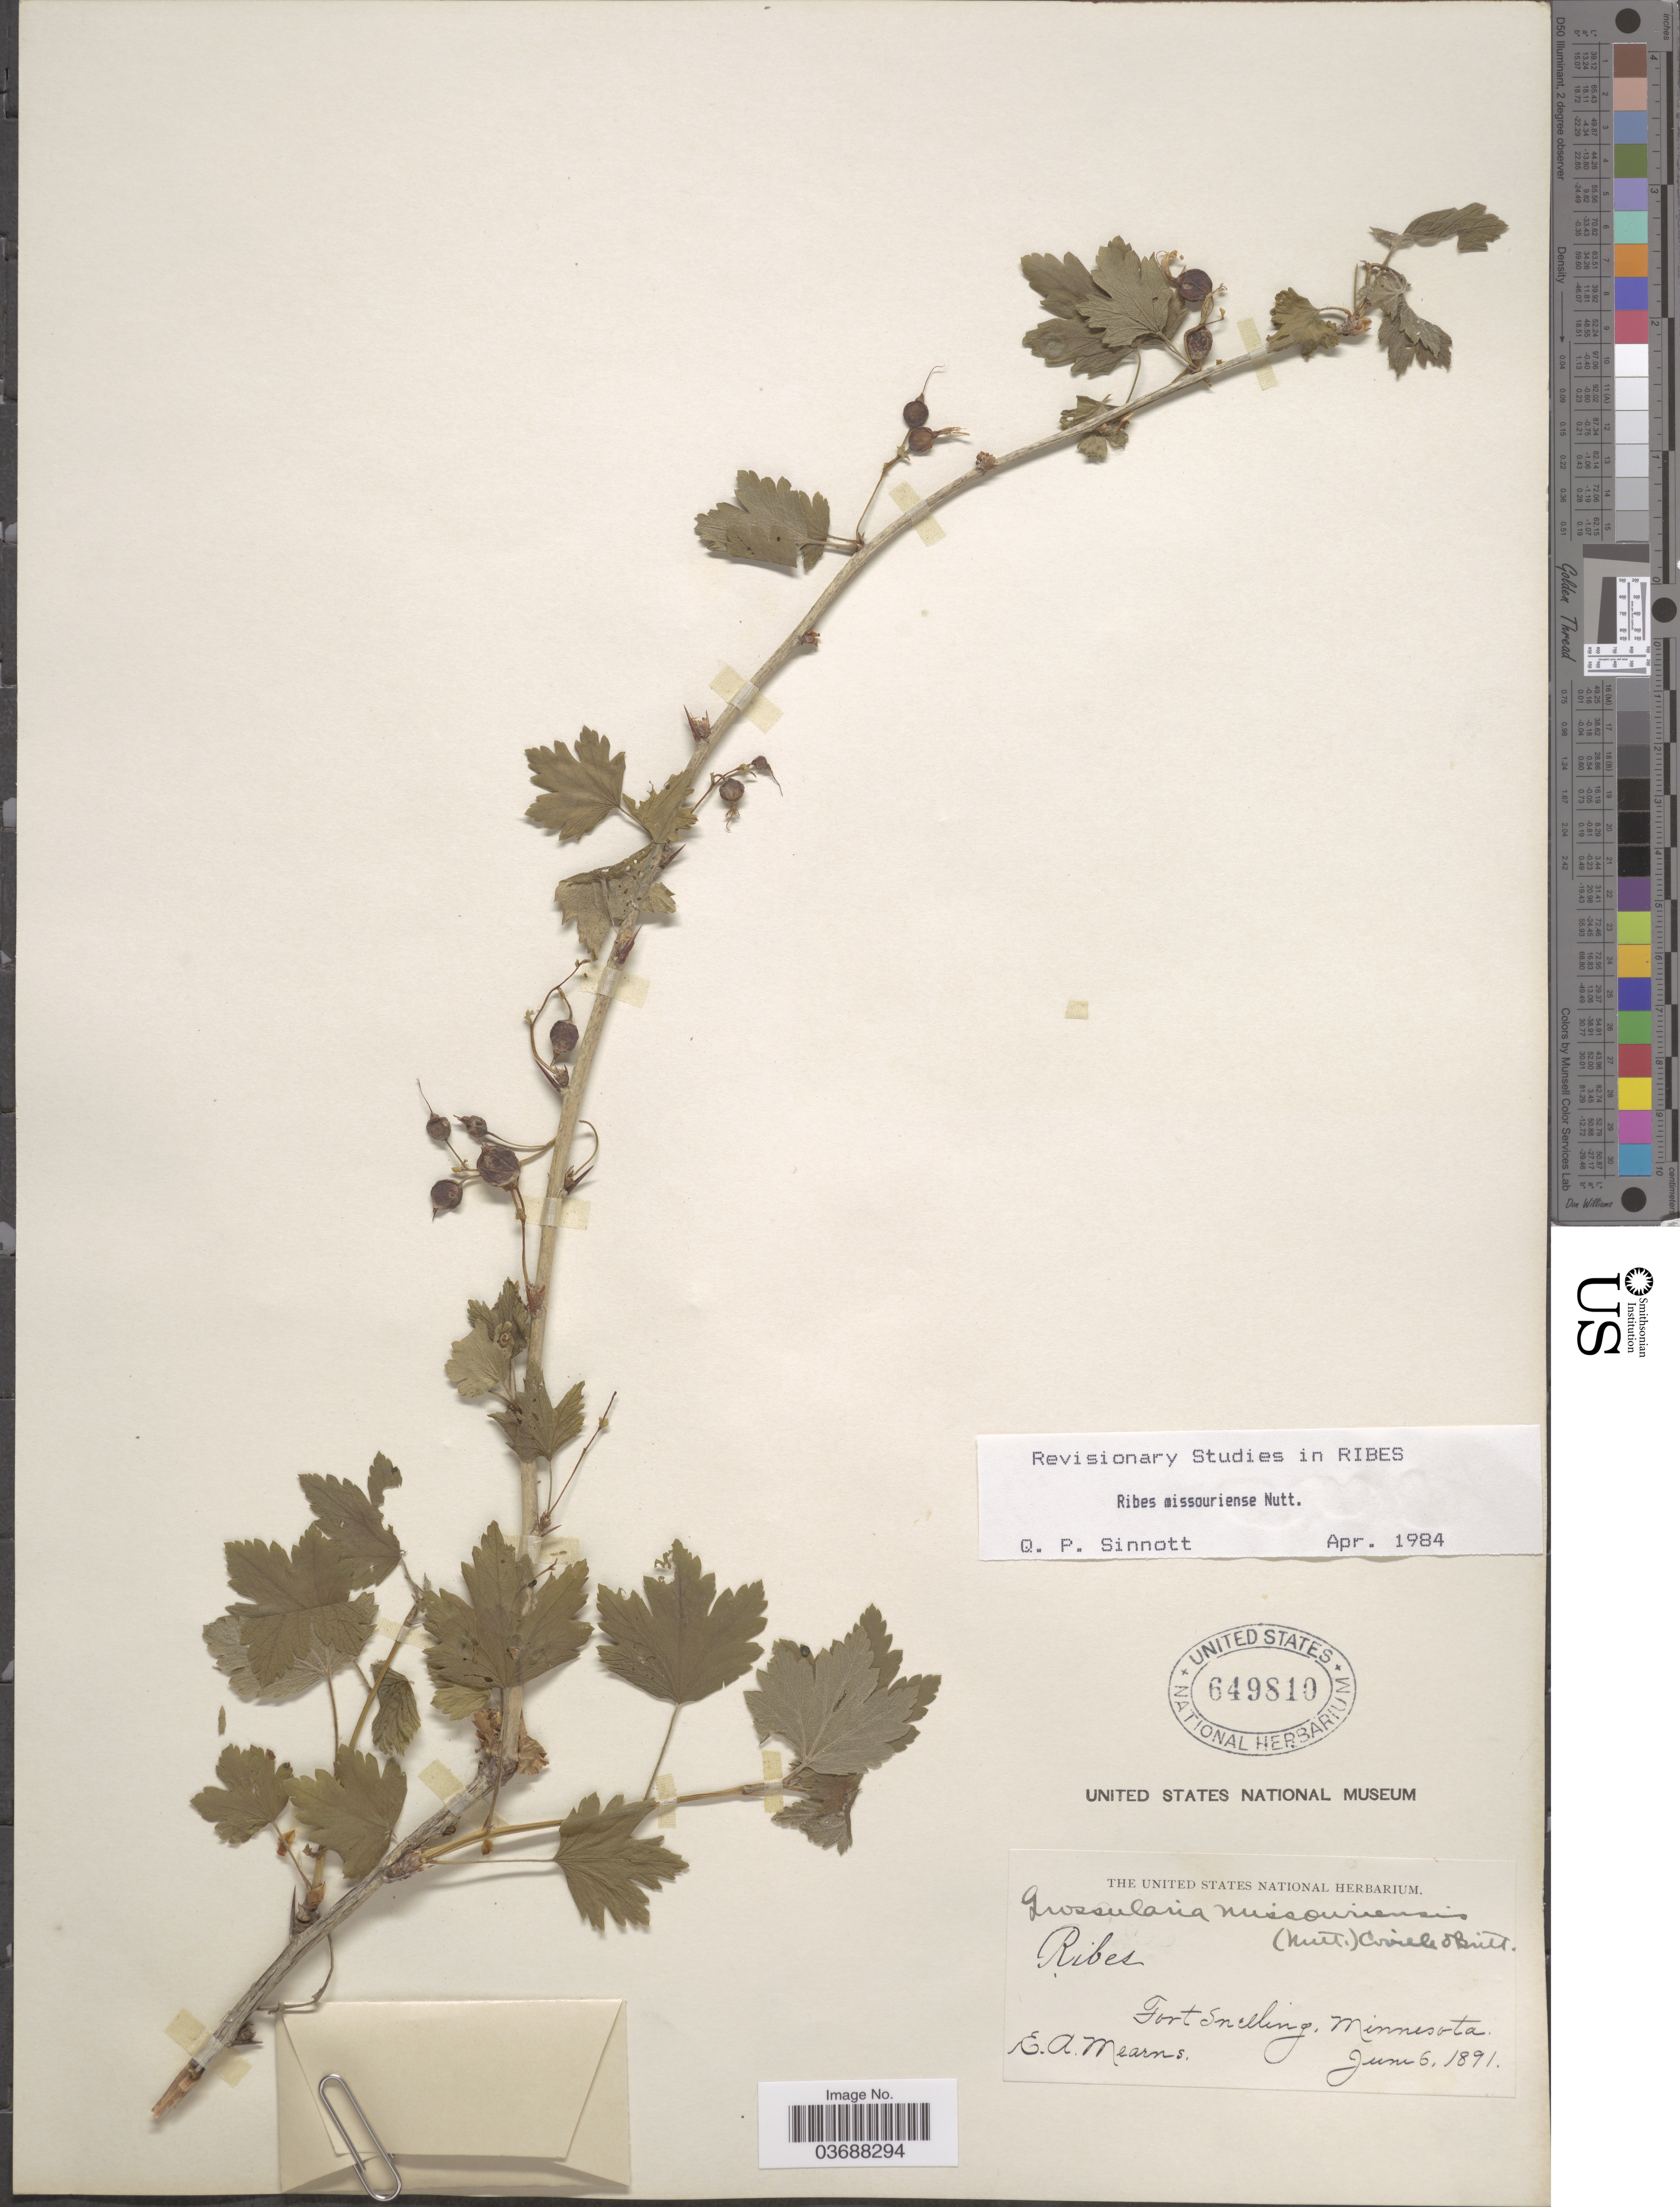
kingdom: Plantae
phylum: Tracheophyta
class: Magnoliopsida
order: Saxifragales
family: Grossulariaceae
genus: Ribes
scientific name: Ribes missouriense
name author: Nutt.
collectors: E. A. Mearns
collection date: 1891-06-05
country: United States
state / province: Minnesota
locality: Fort Snelling.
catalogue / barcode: US 649810